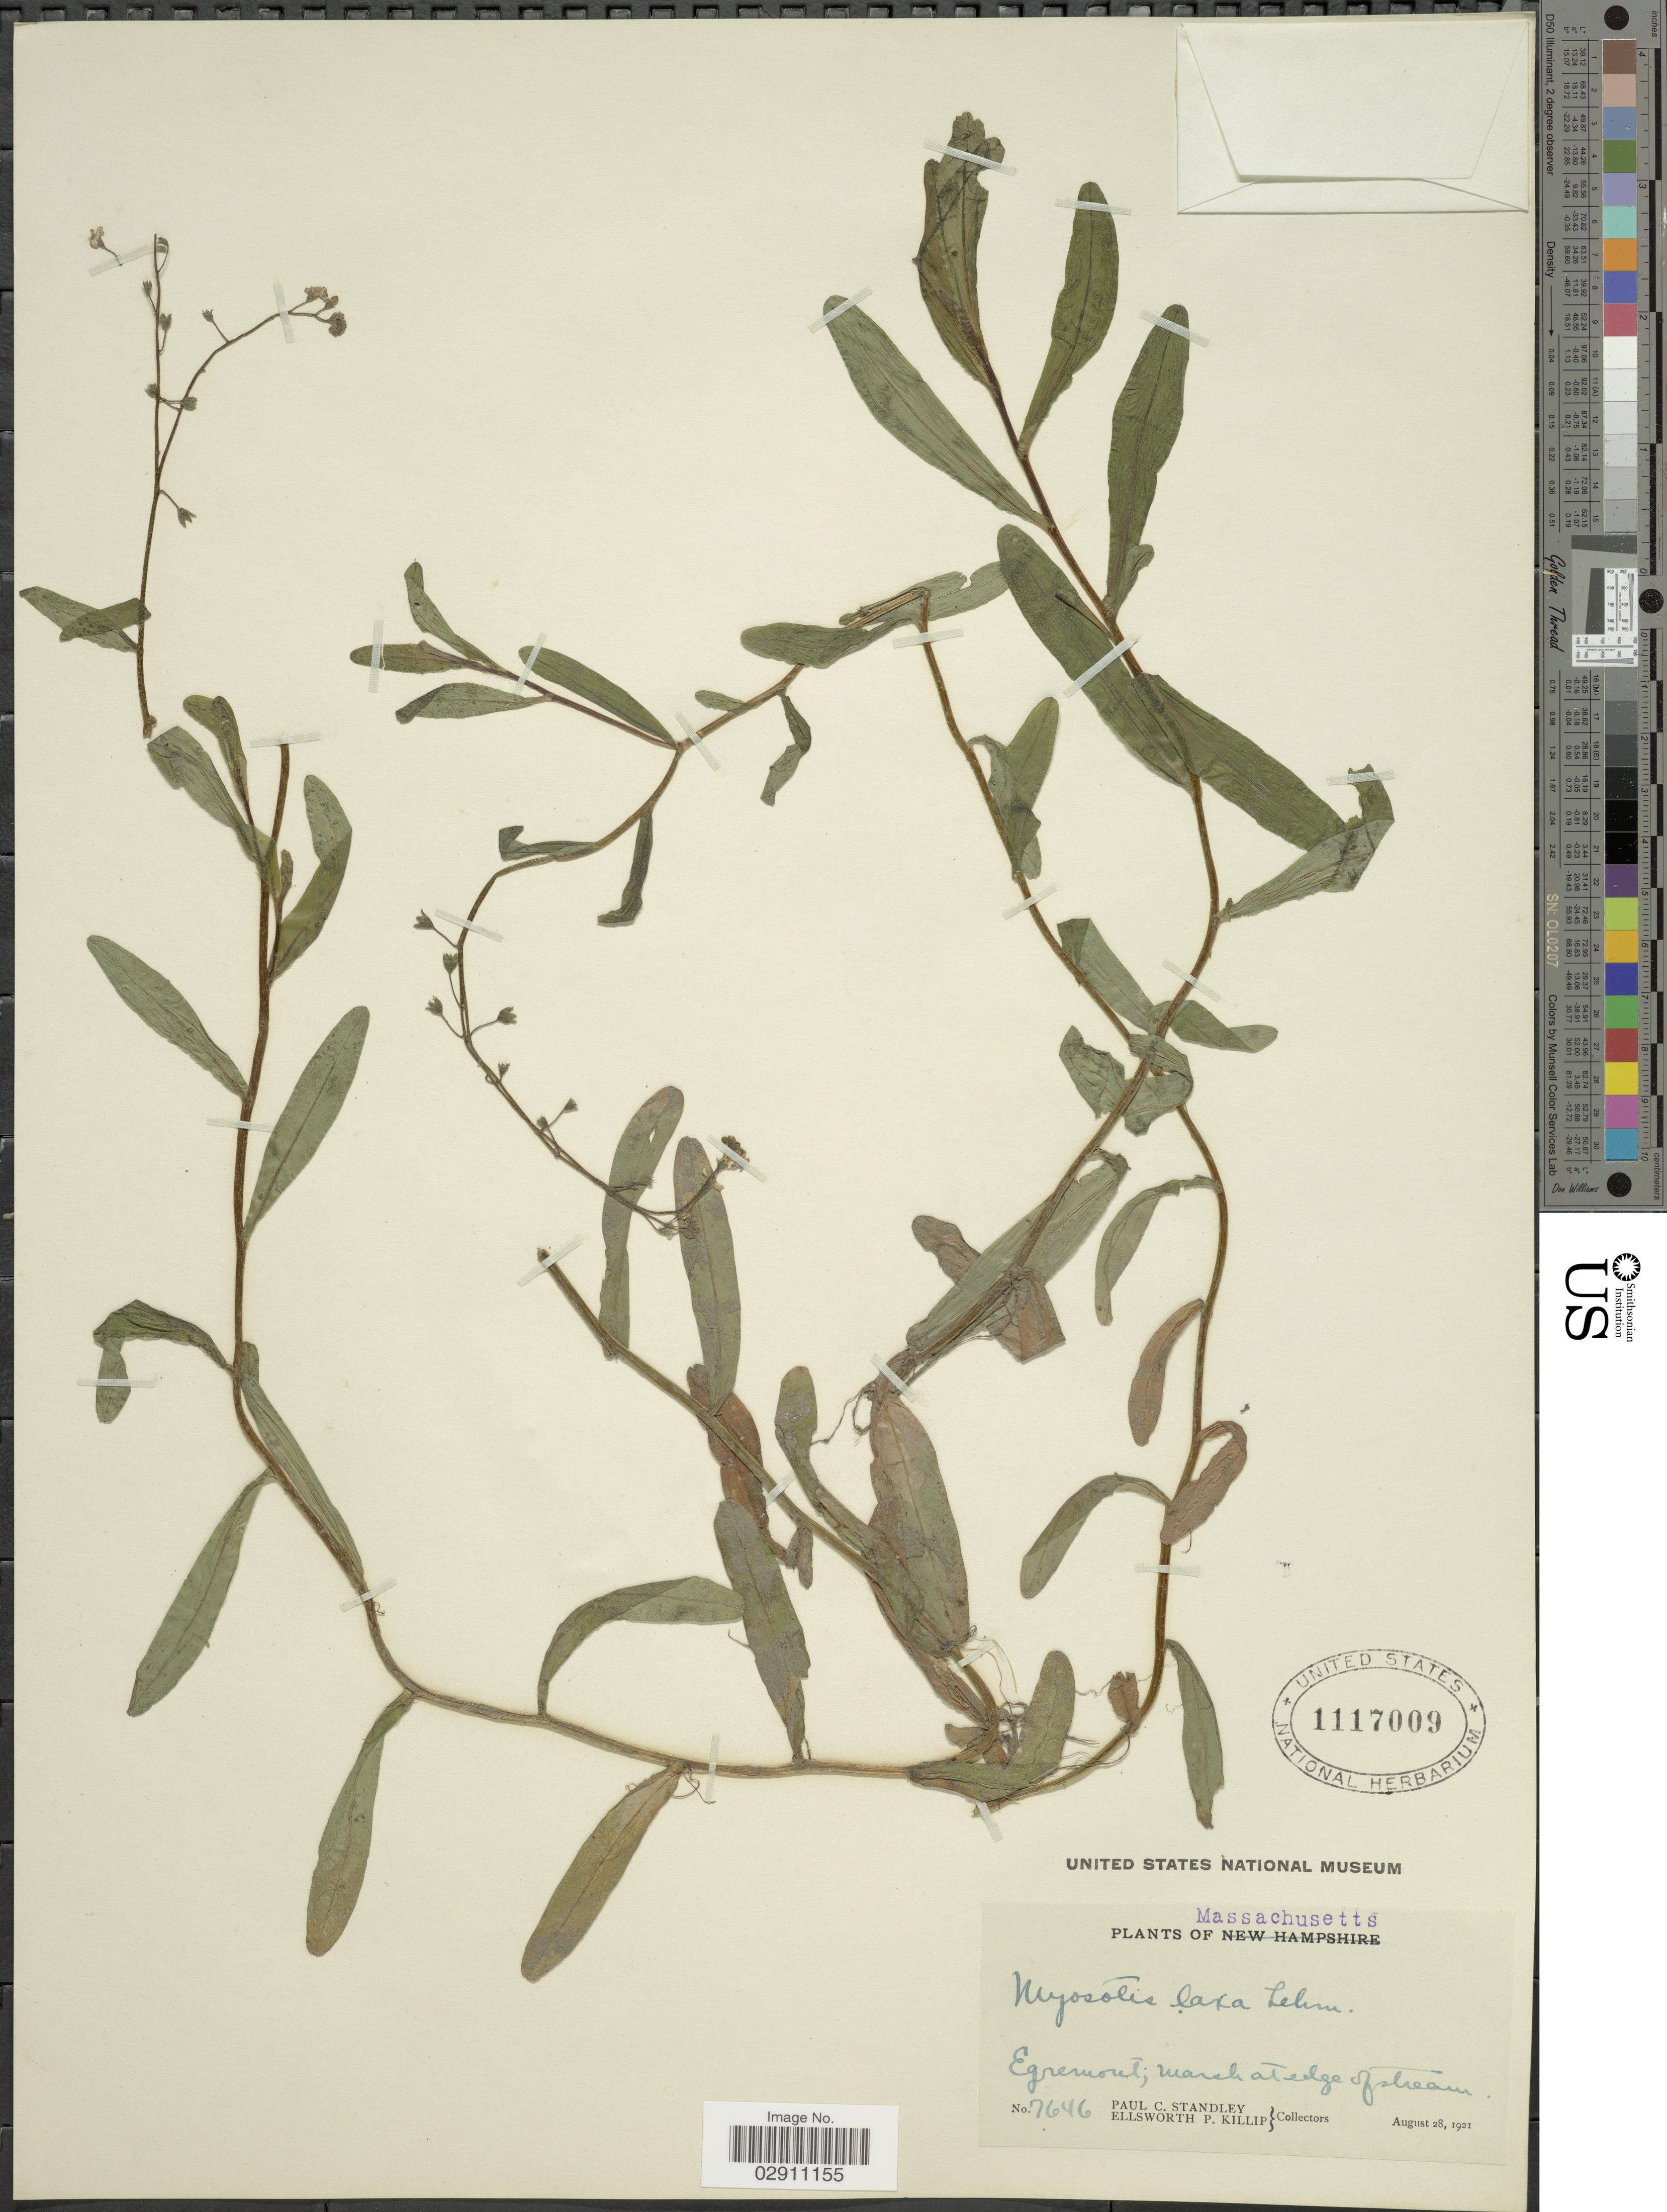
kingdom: Plantae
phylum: Tracheophyta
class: Magnoliopsida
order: Boraginales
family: Boraginaceae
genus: Myosotis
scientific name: Myosotis laxa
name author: F. Lehm.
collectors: P. C. Standley & E. P. Killip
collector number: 7646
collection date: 1921-08-28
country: United States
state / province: Massachusetts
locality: Egremont, marsh at edge of stream.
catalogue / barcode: US 1117009